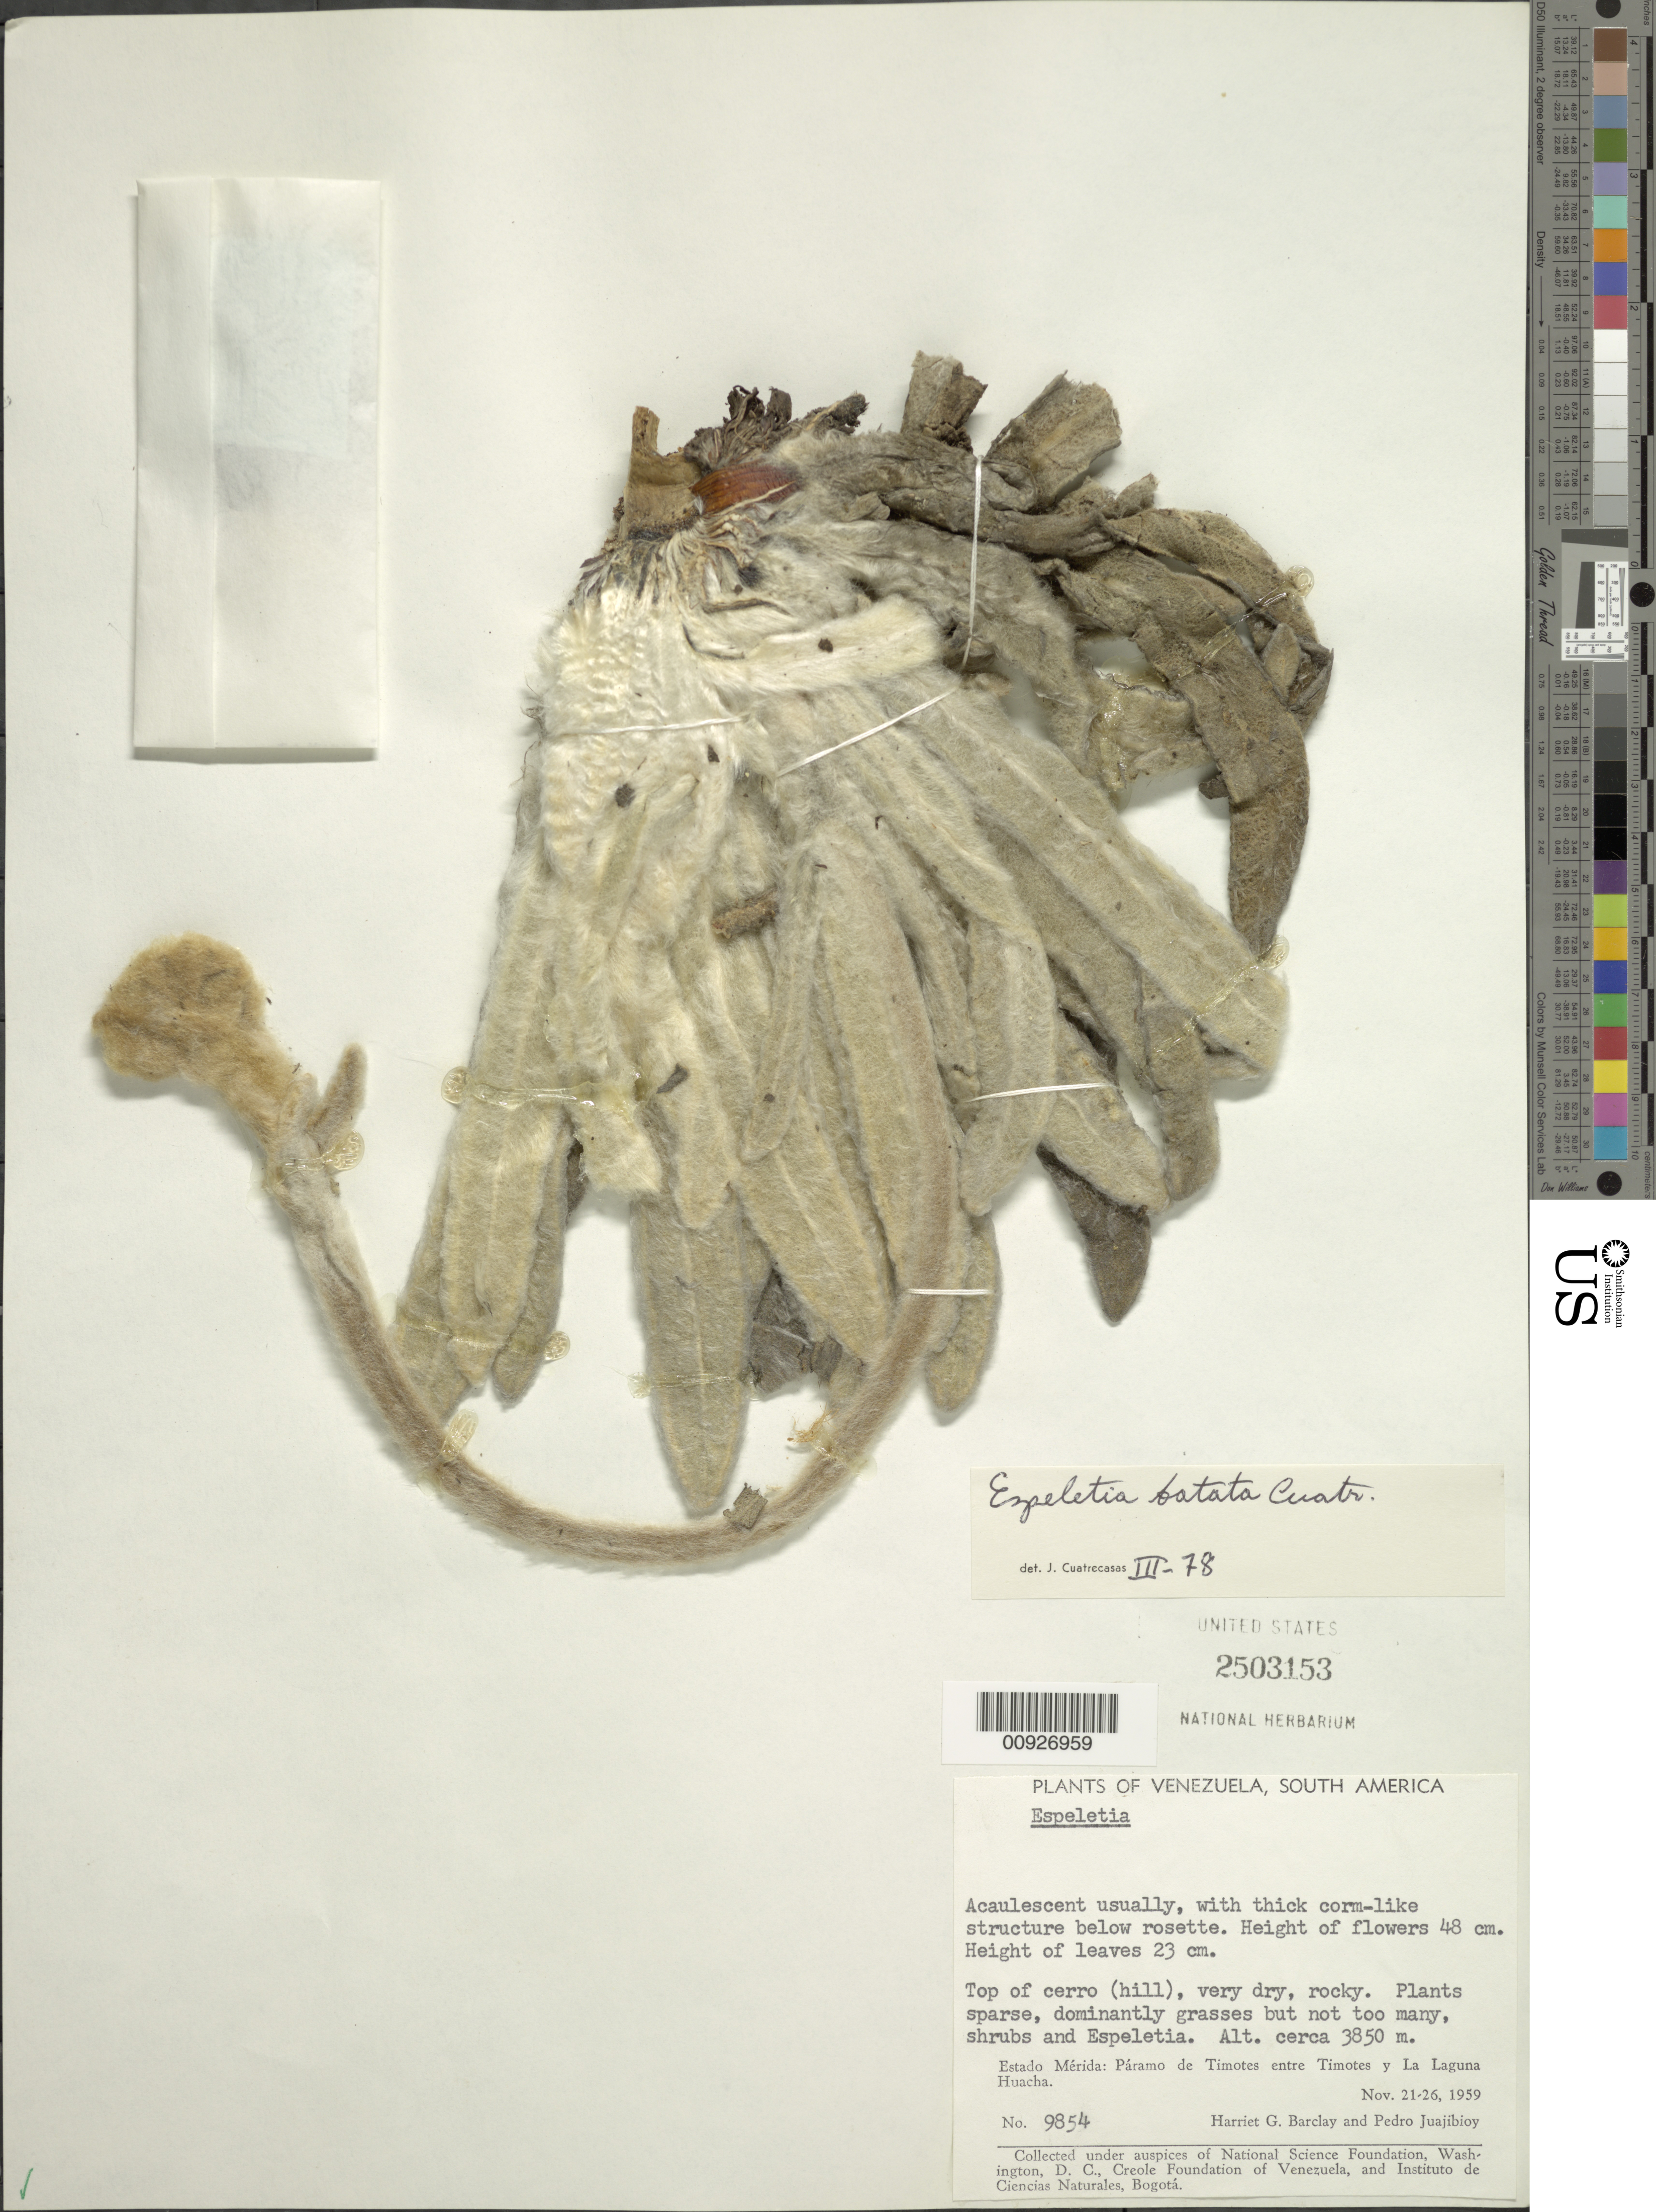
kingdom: Plantae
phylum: Tracheophyta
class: Magnoliopsida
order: Asterales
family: Asteraceae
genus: Espeletia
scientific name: Espeletia batata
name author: Cuatrec.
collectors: H. G. Barclay & P. Juajibioy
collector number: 9854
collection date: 1959-11-21/1959-11-26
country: Venezuela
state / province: Mérida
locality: Páramo de Timotes. Páramo de Timotes entre Timotes y La Laguna Huacha. .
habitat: Top of cerro (hill), very dry, rocky. Plants sparse, dominantly grasses but not too many, shurbs and Espeletia.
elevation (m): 3850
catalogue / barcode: US 2503153